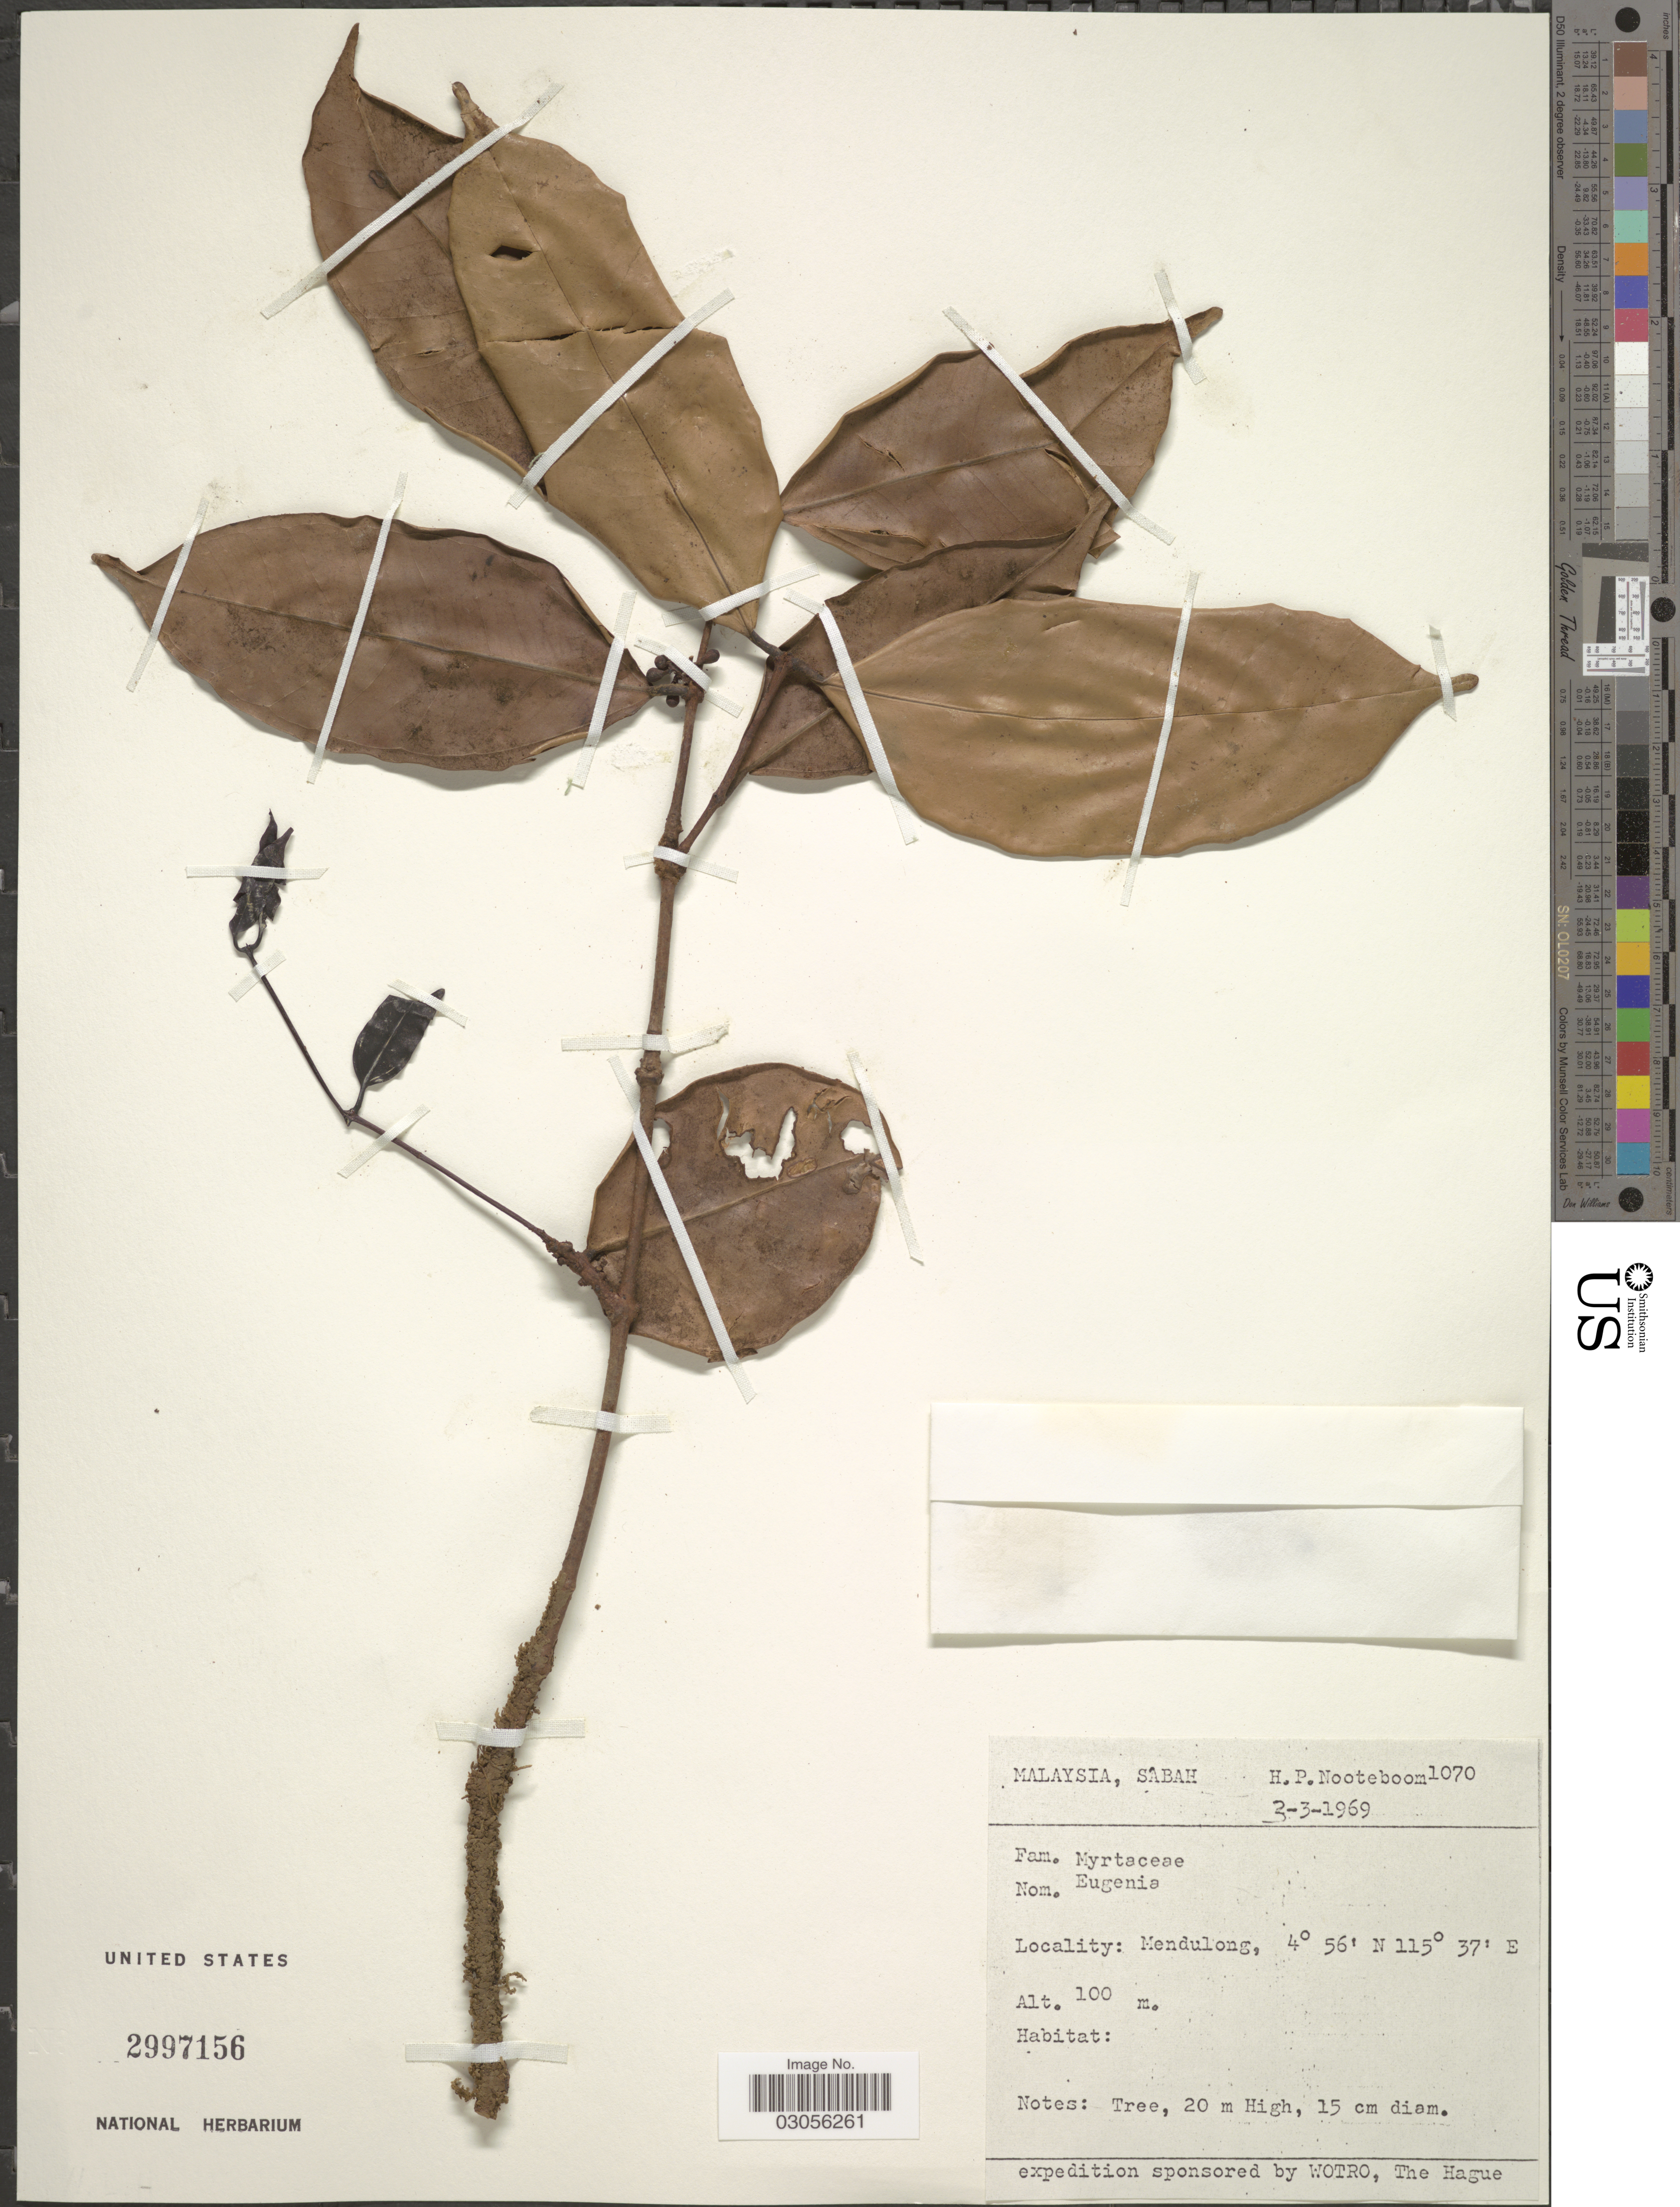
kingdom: Plantae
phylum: Tracheophyta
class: Magnoliopsida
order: Myrtales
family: Myrtaceae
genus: Syzygium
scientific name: Syzygium sp.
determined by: Strong, M. T., (US), Smithsonian Institution - National Museum of Natural History (UNITED STATES)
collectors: H. P. Nooteboom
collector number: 1070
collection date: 1969-03-03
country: Malaysia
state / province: Sabah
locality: Mendulong.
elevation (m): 100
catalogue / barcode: US 2997156